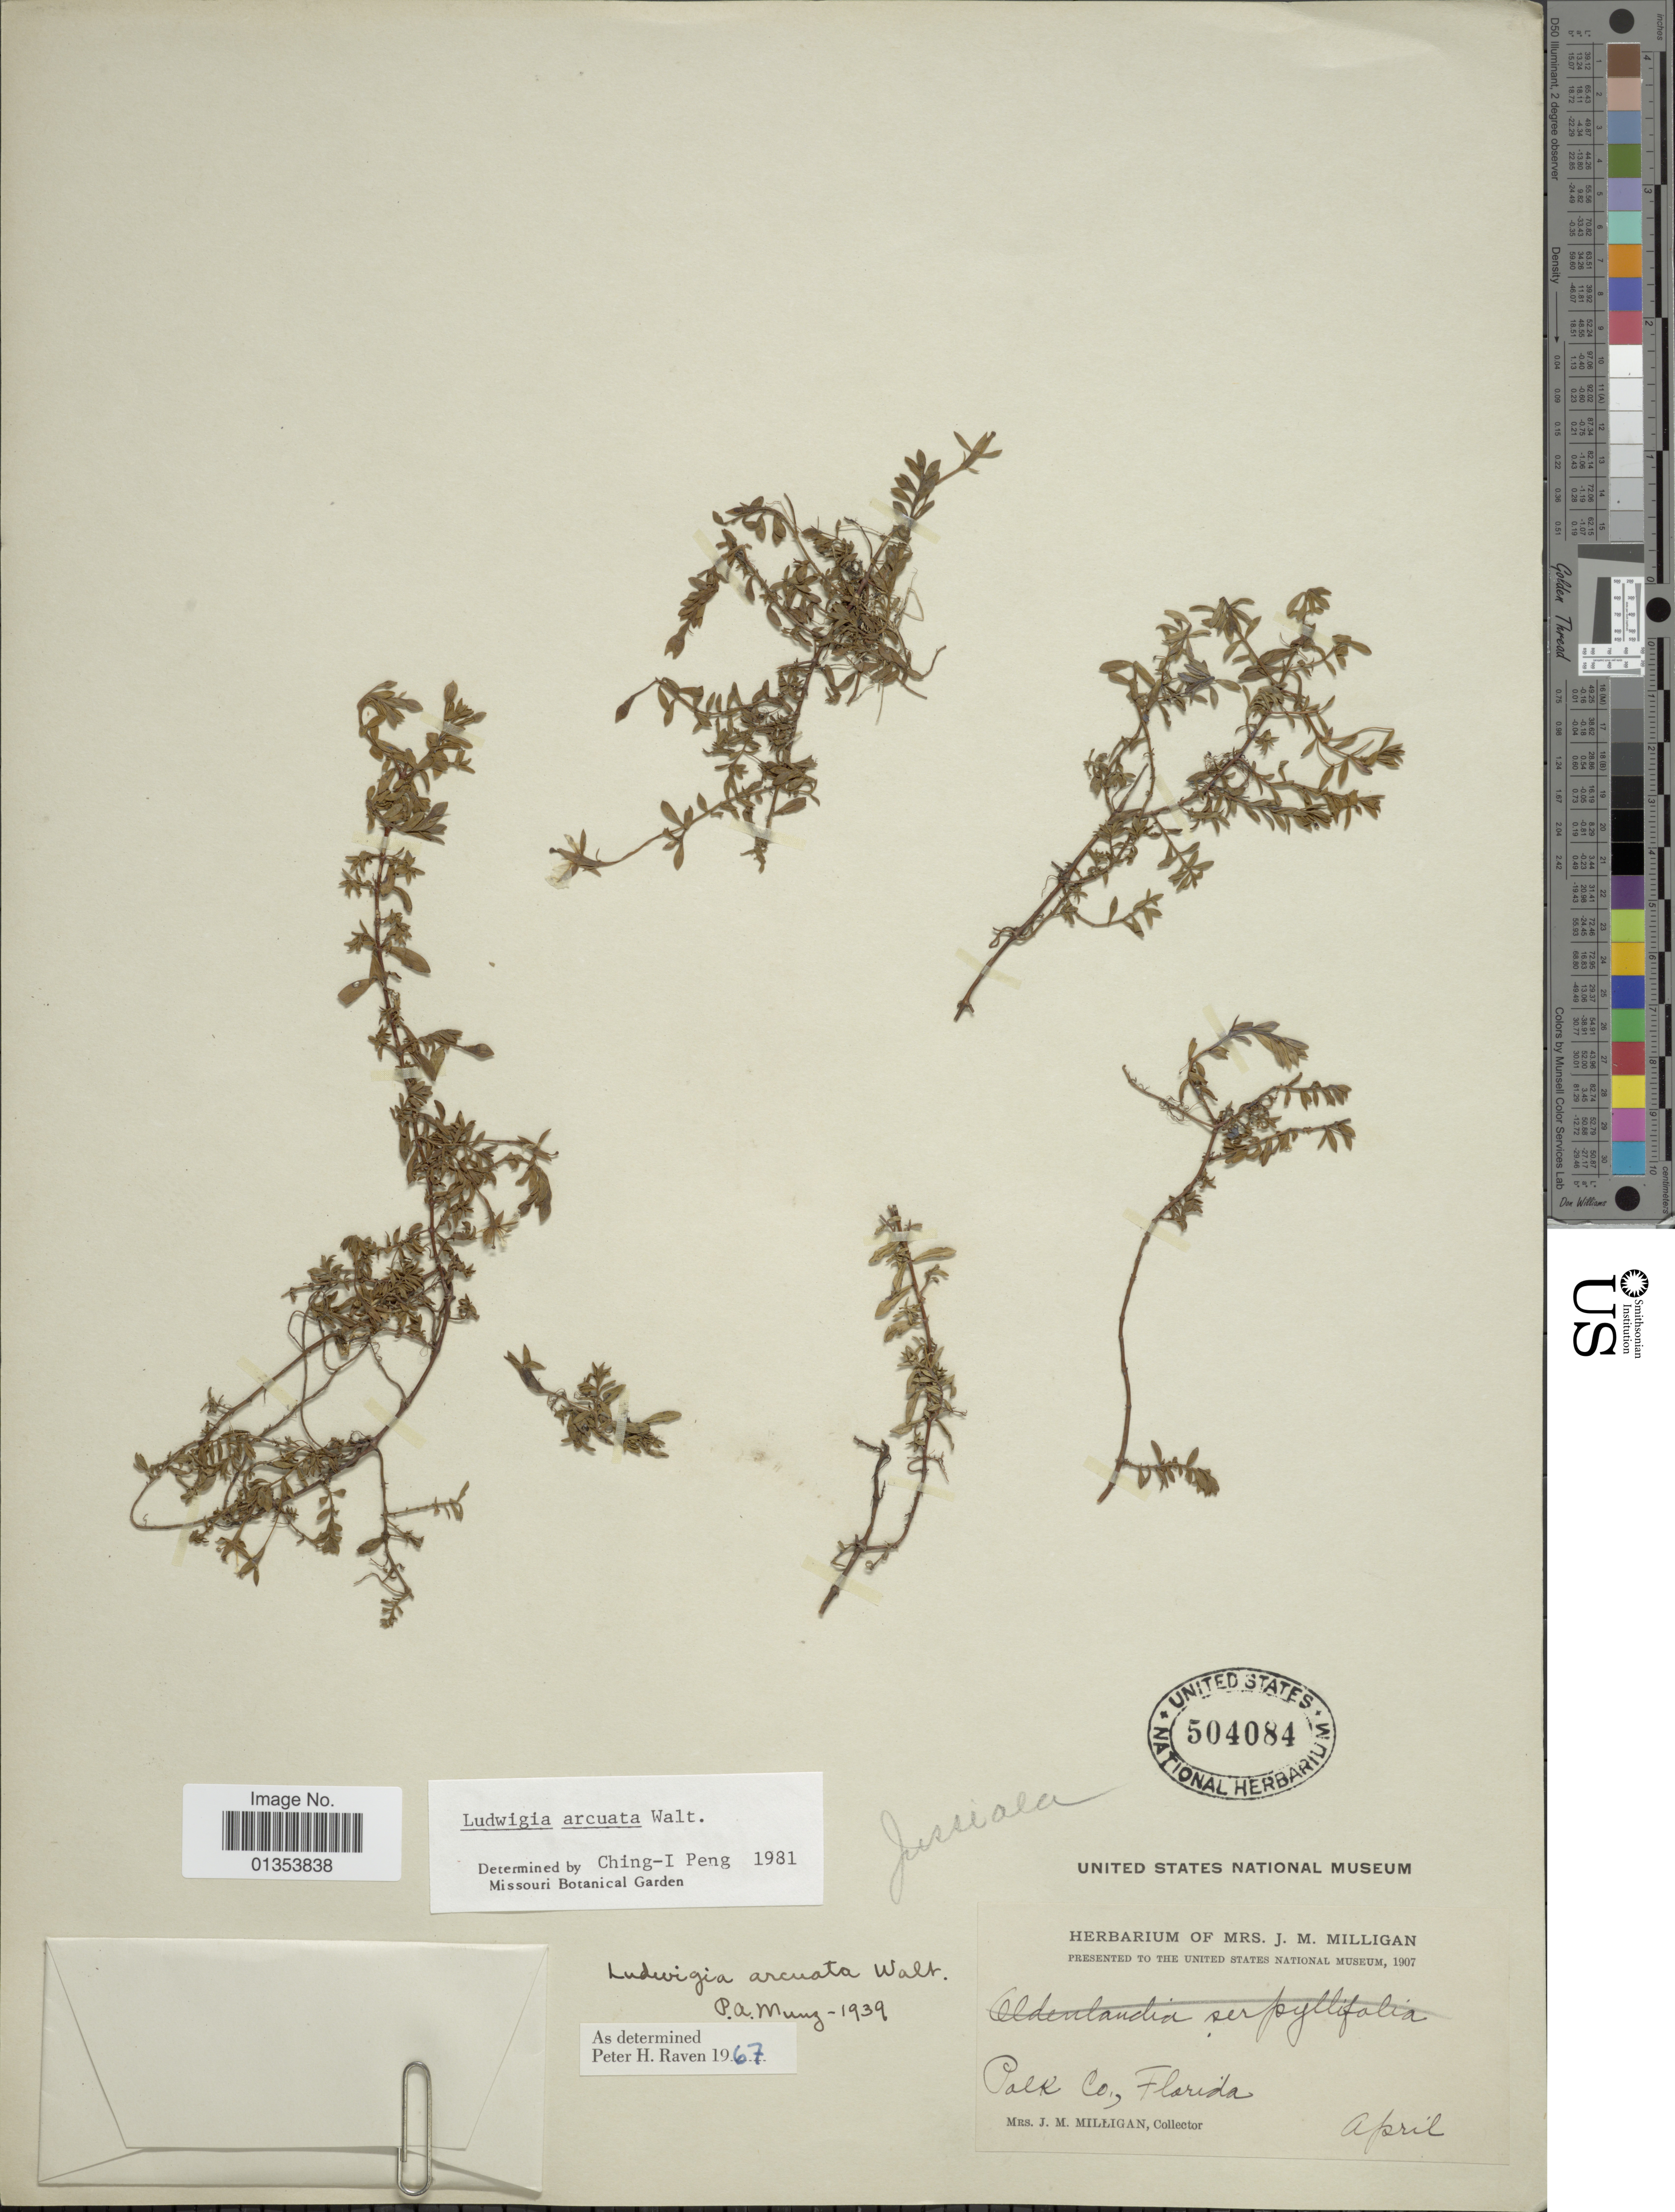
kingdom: Plantae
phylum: Tracheophyta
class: Magnoliopsida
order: Myrtales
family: Onagraceae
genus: Ludwigia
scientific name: Ludwigia arcuata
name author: Walter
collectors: J. M. Milligan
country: United States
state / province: Florida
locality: Polk Co.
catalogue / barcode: US 504084